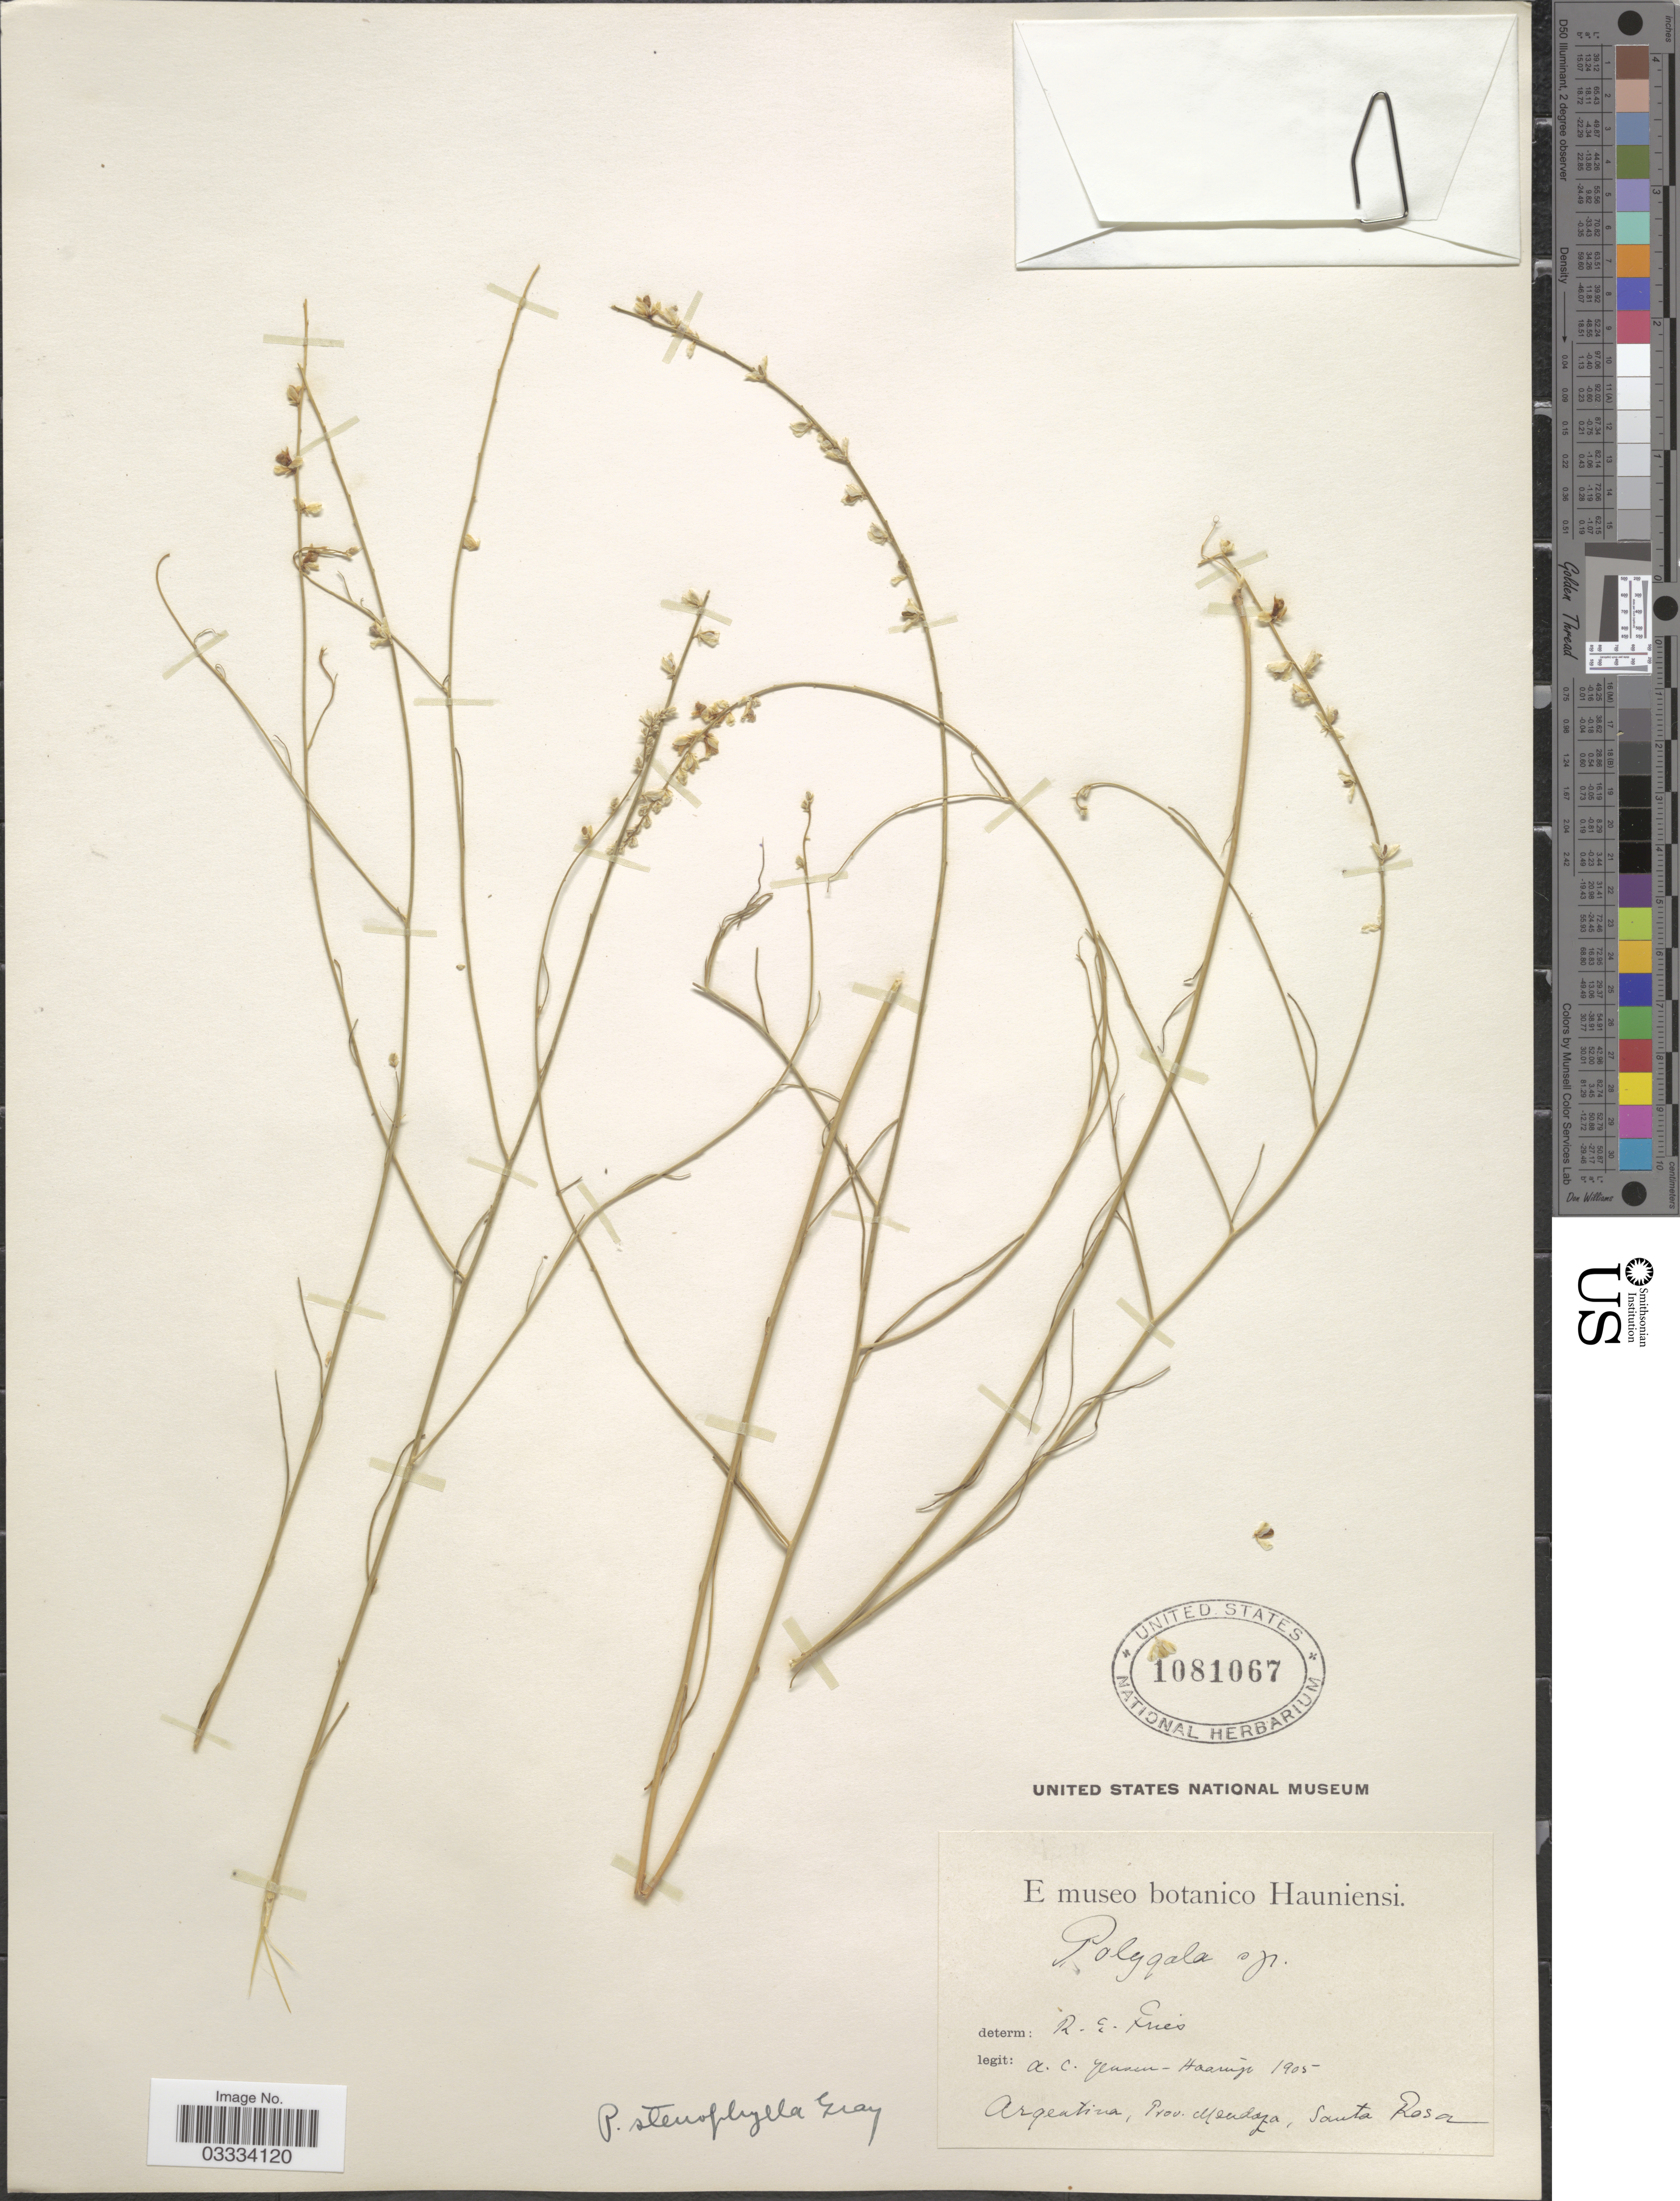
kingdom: Plantae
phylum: Tracheophyta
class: Magnoliopsida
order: Fabales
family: Polygalaceae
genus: Polygala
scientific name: Polygala stenophylla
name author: A. Gray in Wilkes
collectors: A. C. Jensen-Haarup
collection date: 1905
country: Argentina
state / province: Mendoza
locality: Santa Rosa.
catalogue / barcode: US 1081067